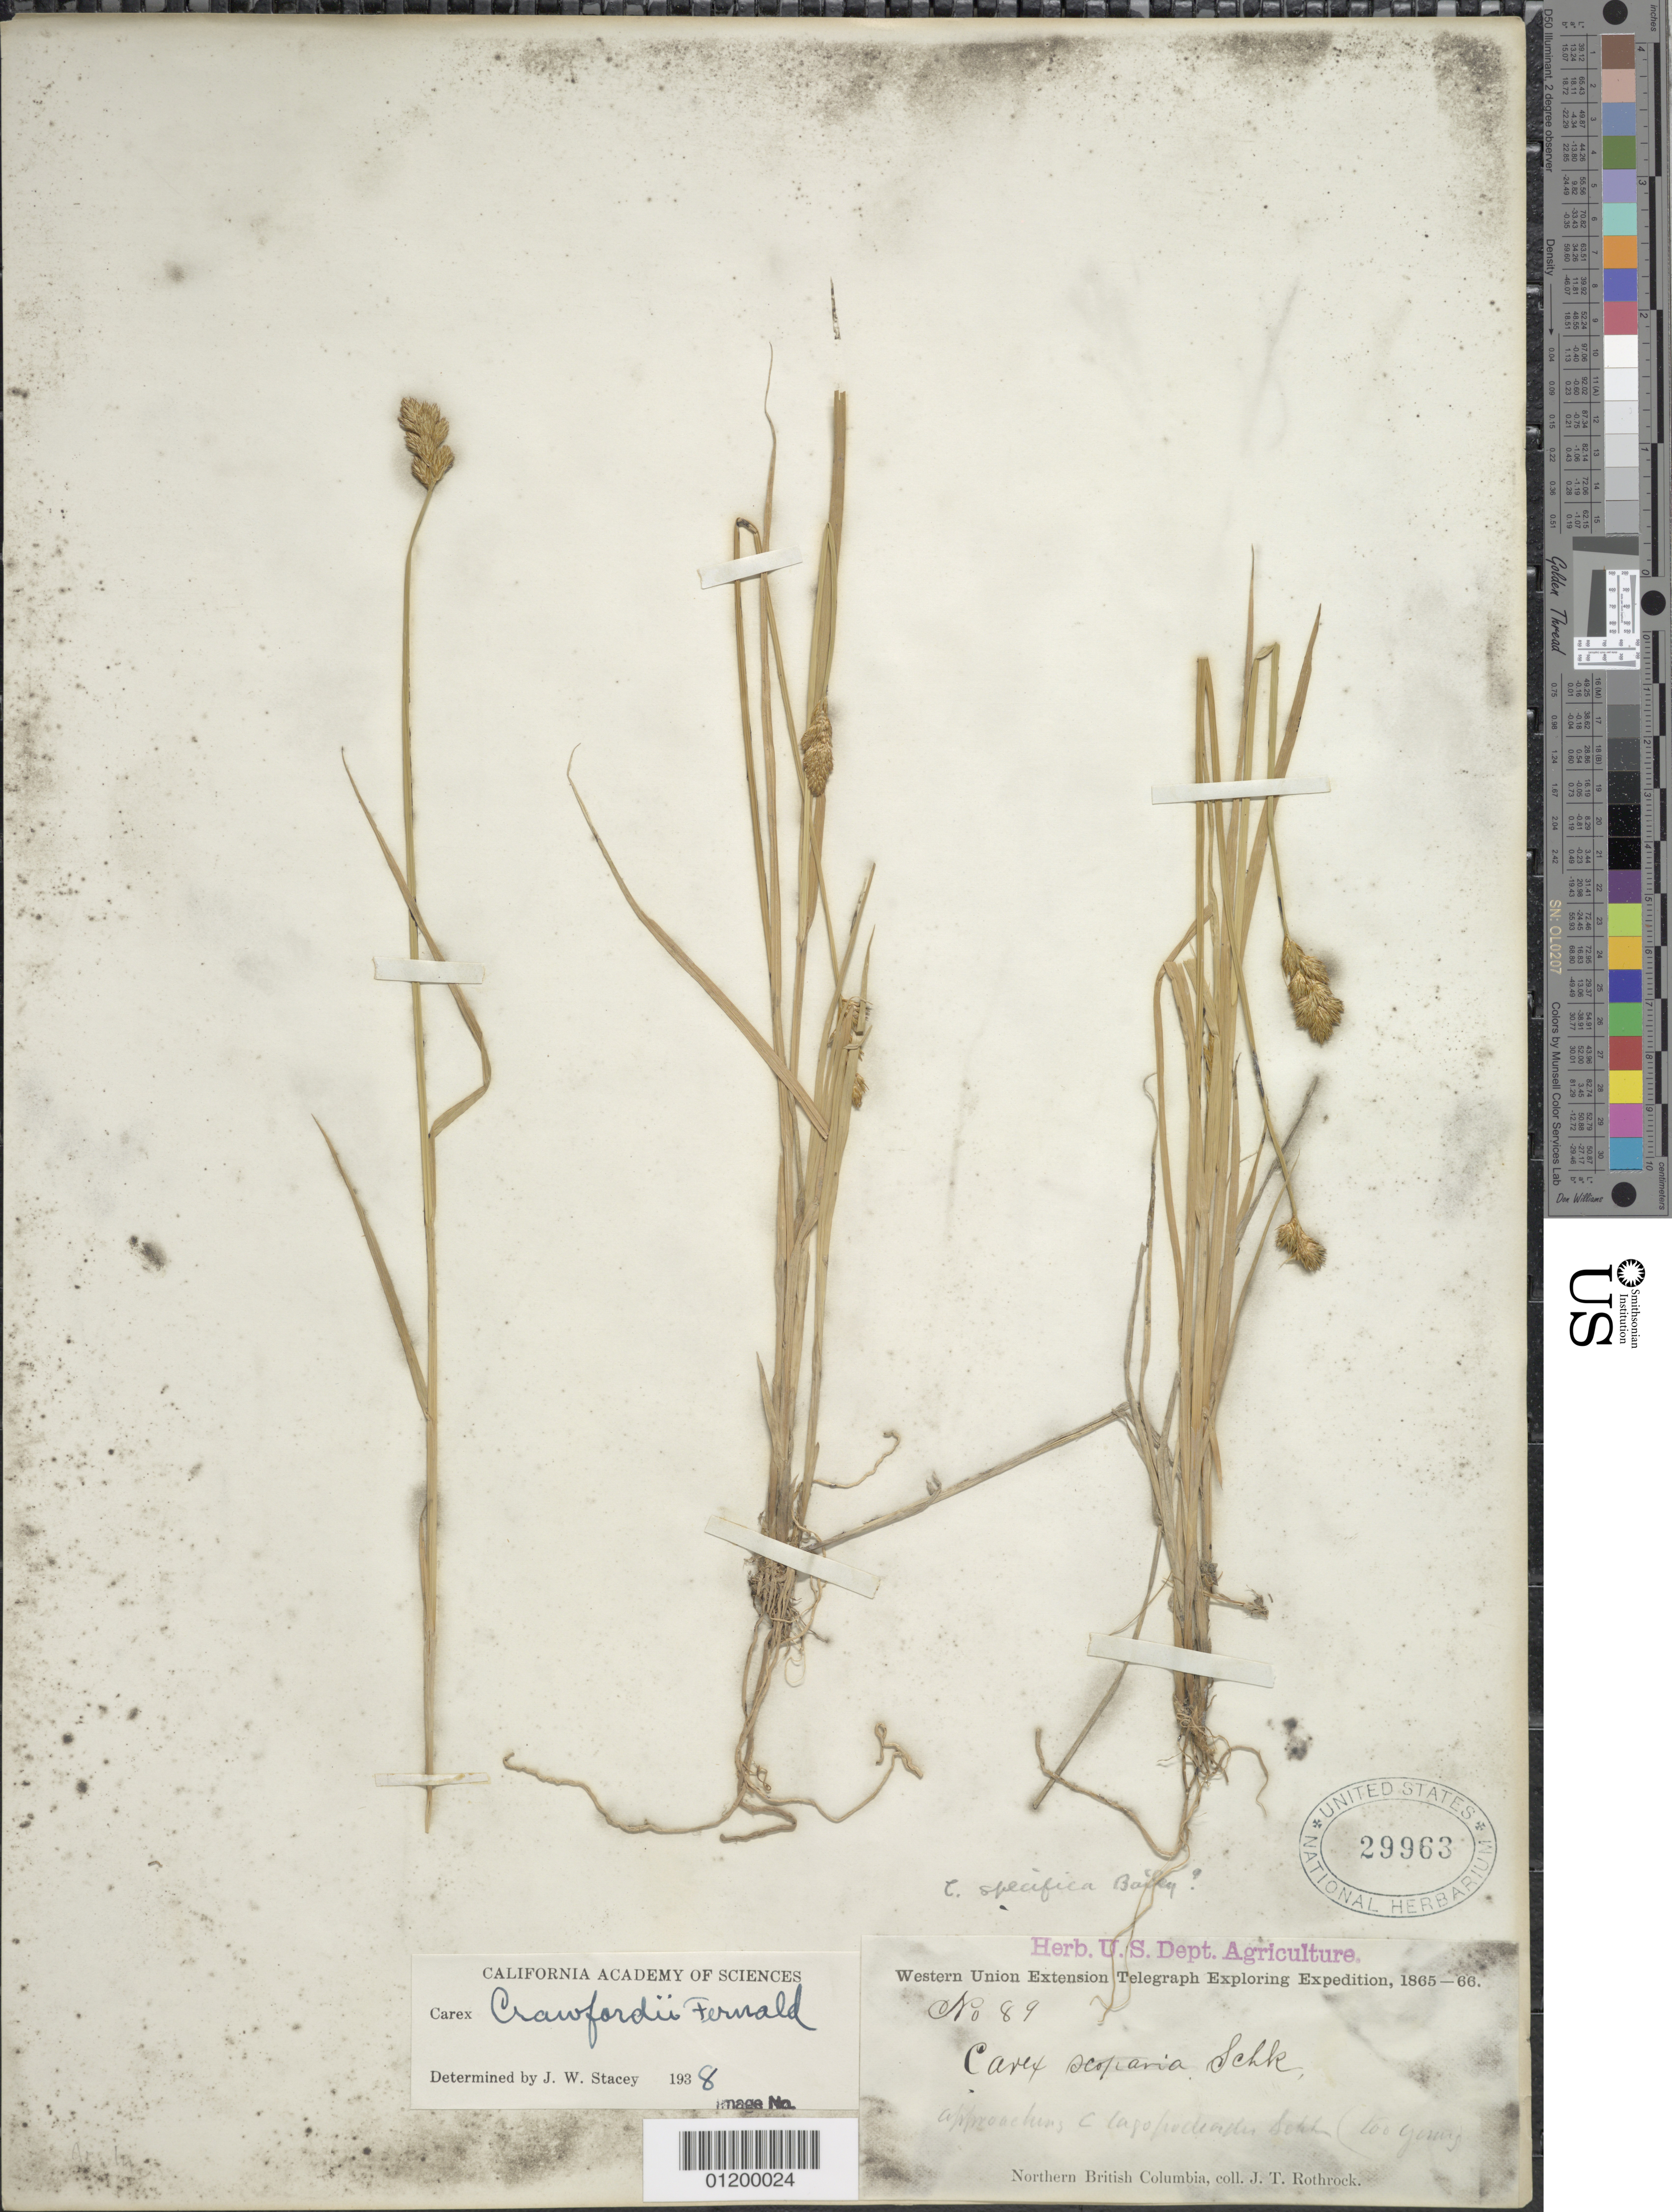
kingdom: Plantae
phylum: Tracheophyta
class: Liliopsida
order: Poales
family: Cyperaceae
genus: Carex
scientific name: Carex crawfordii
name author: Fernald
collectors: J. T. Rothrock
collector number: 89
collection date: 1865/1866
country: Canada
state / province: British Columbia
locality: Northern British Columbia.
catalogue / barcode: US 29963